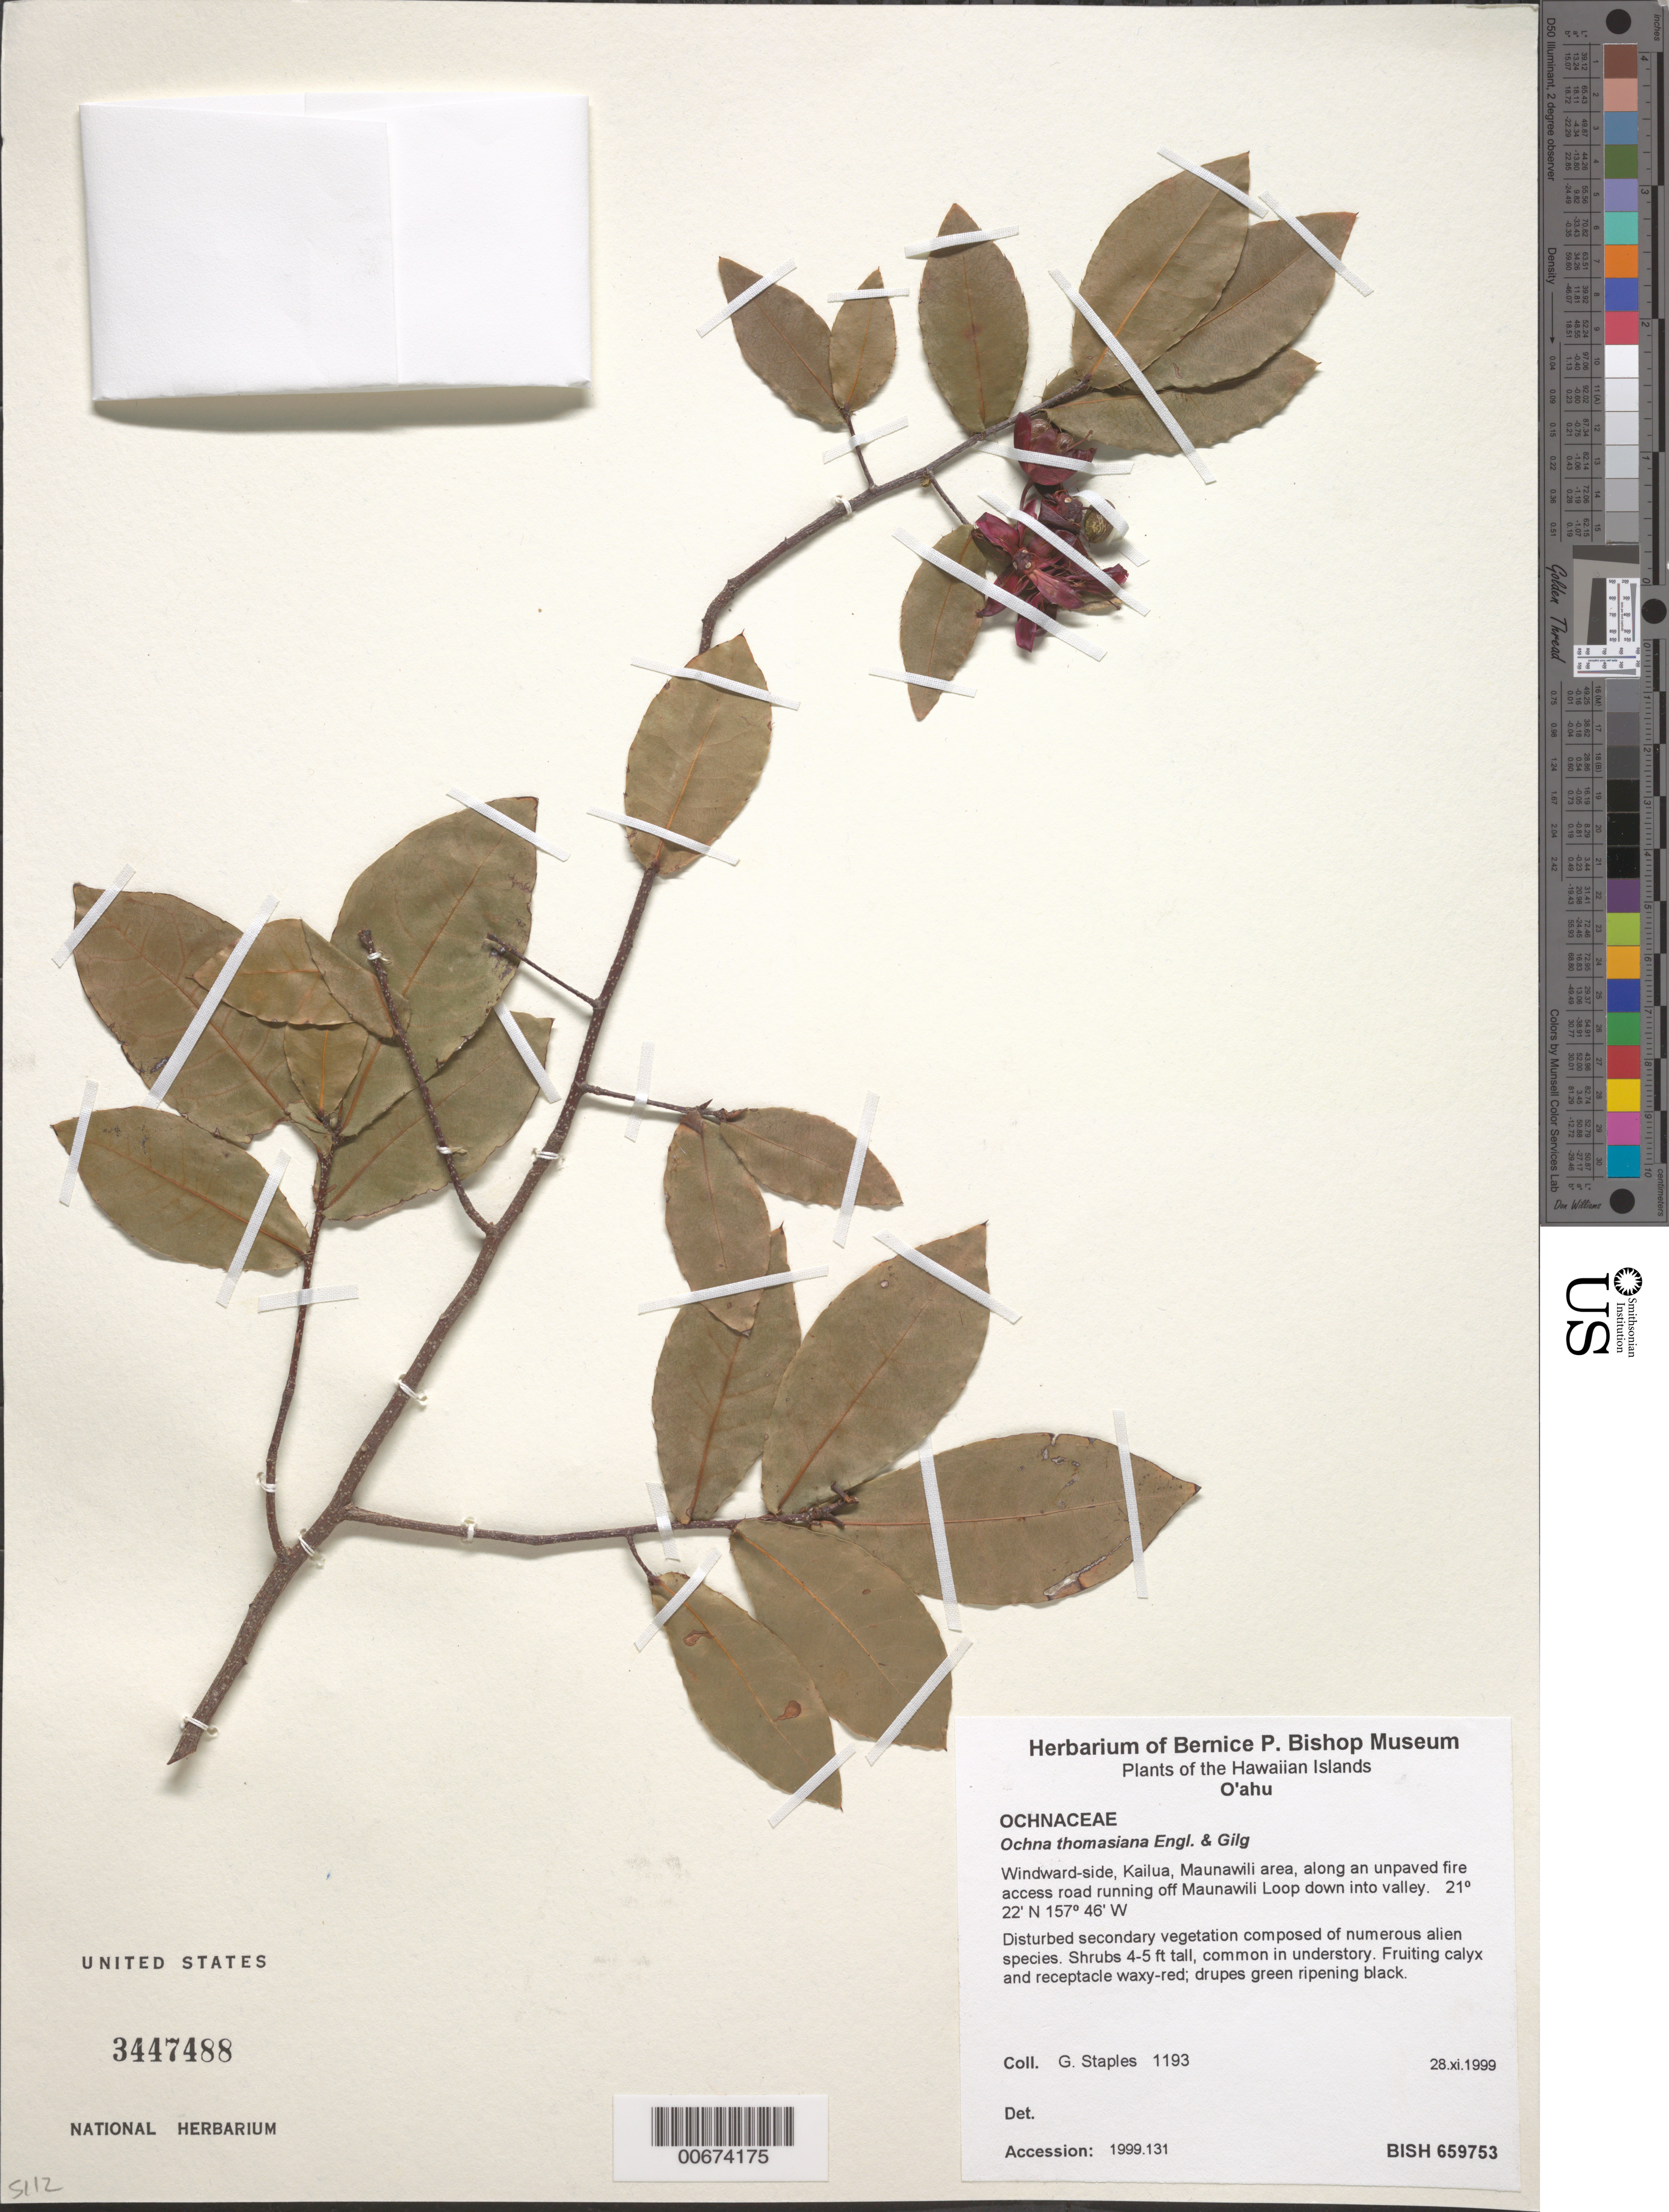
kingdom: Plantae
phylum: Tracheophyta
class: Magnoliopsida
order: Malpighiales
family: Ochnaceae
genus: Ochna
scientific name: Ochna thomasiana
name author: Engelm. & Gilg ex Gilg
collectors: G. Staples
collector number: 1193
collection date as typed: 28 Nov 1999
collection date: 1999-11-28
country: United States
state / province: Hawaii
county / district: Honolulu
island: Oahu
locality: Windward-side Kailua, Maunawili area, along an unpaved fire access road running of Maunawili Loop down into valley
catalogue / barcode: US 3447488